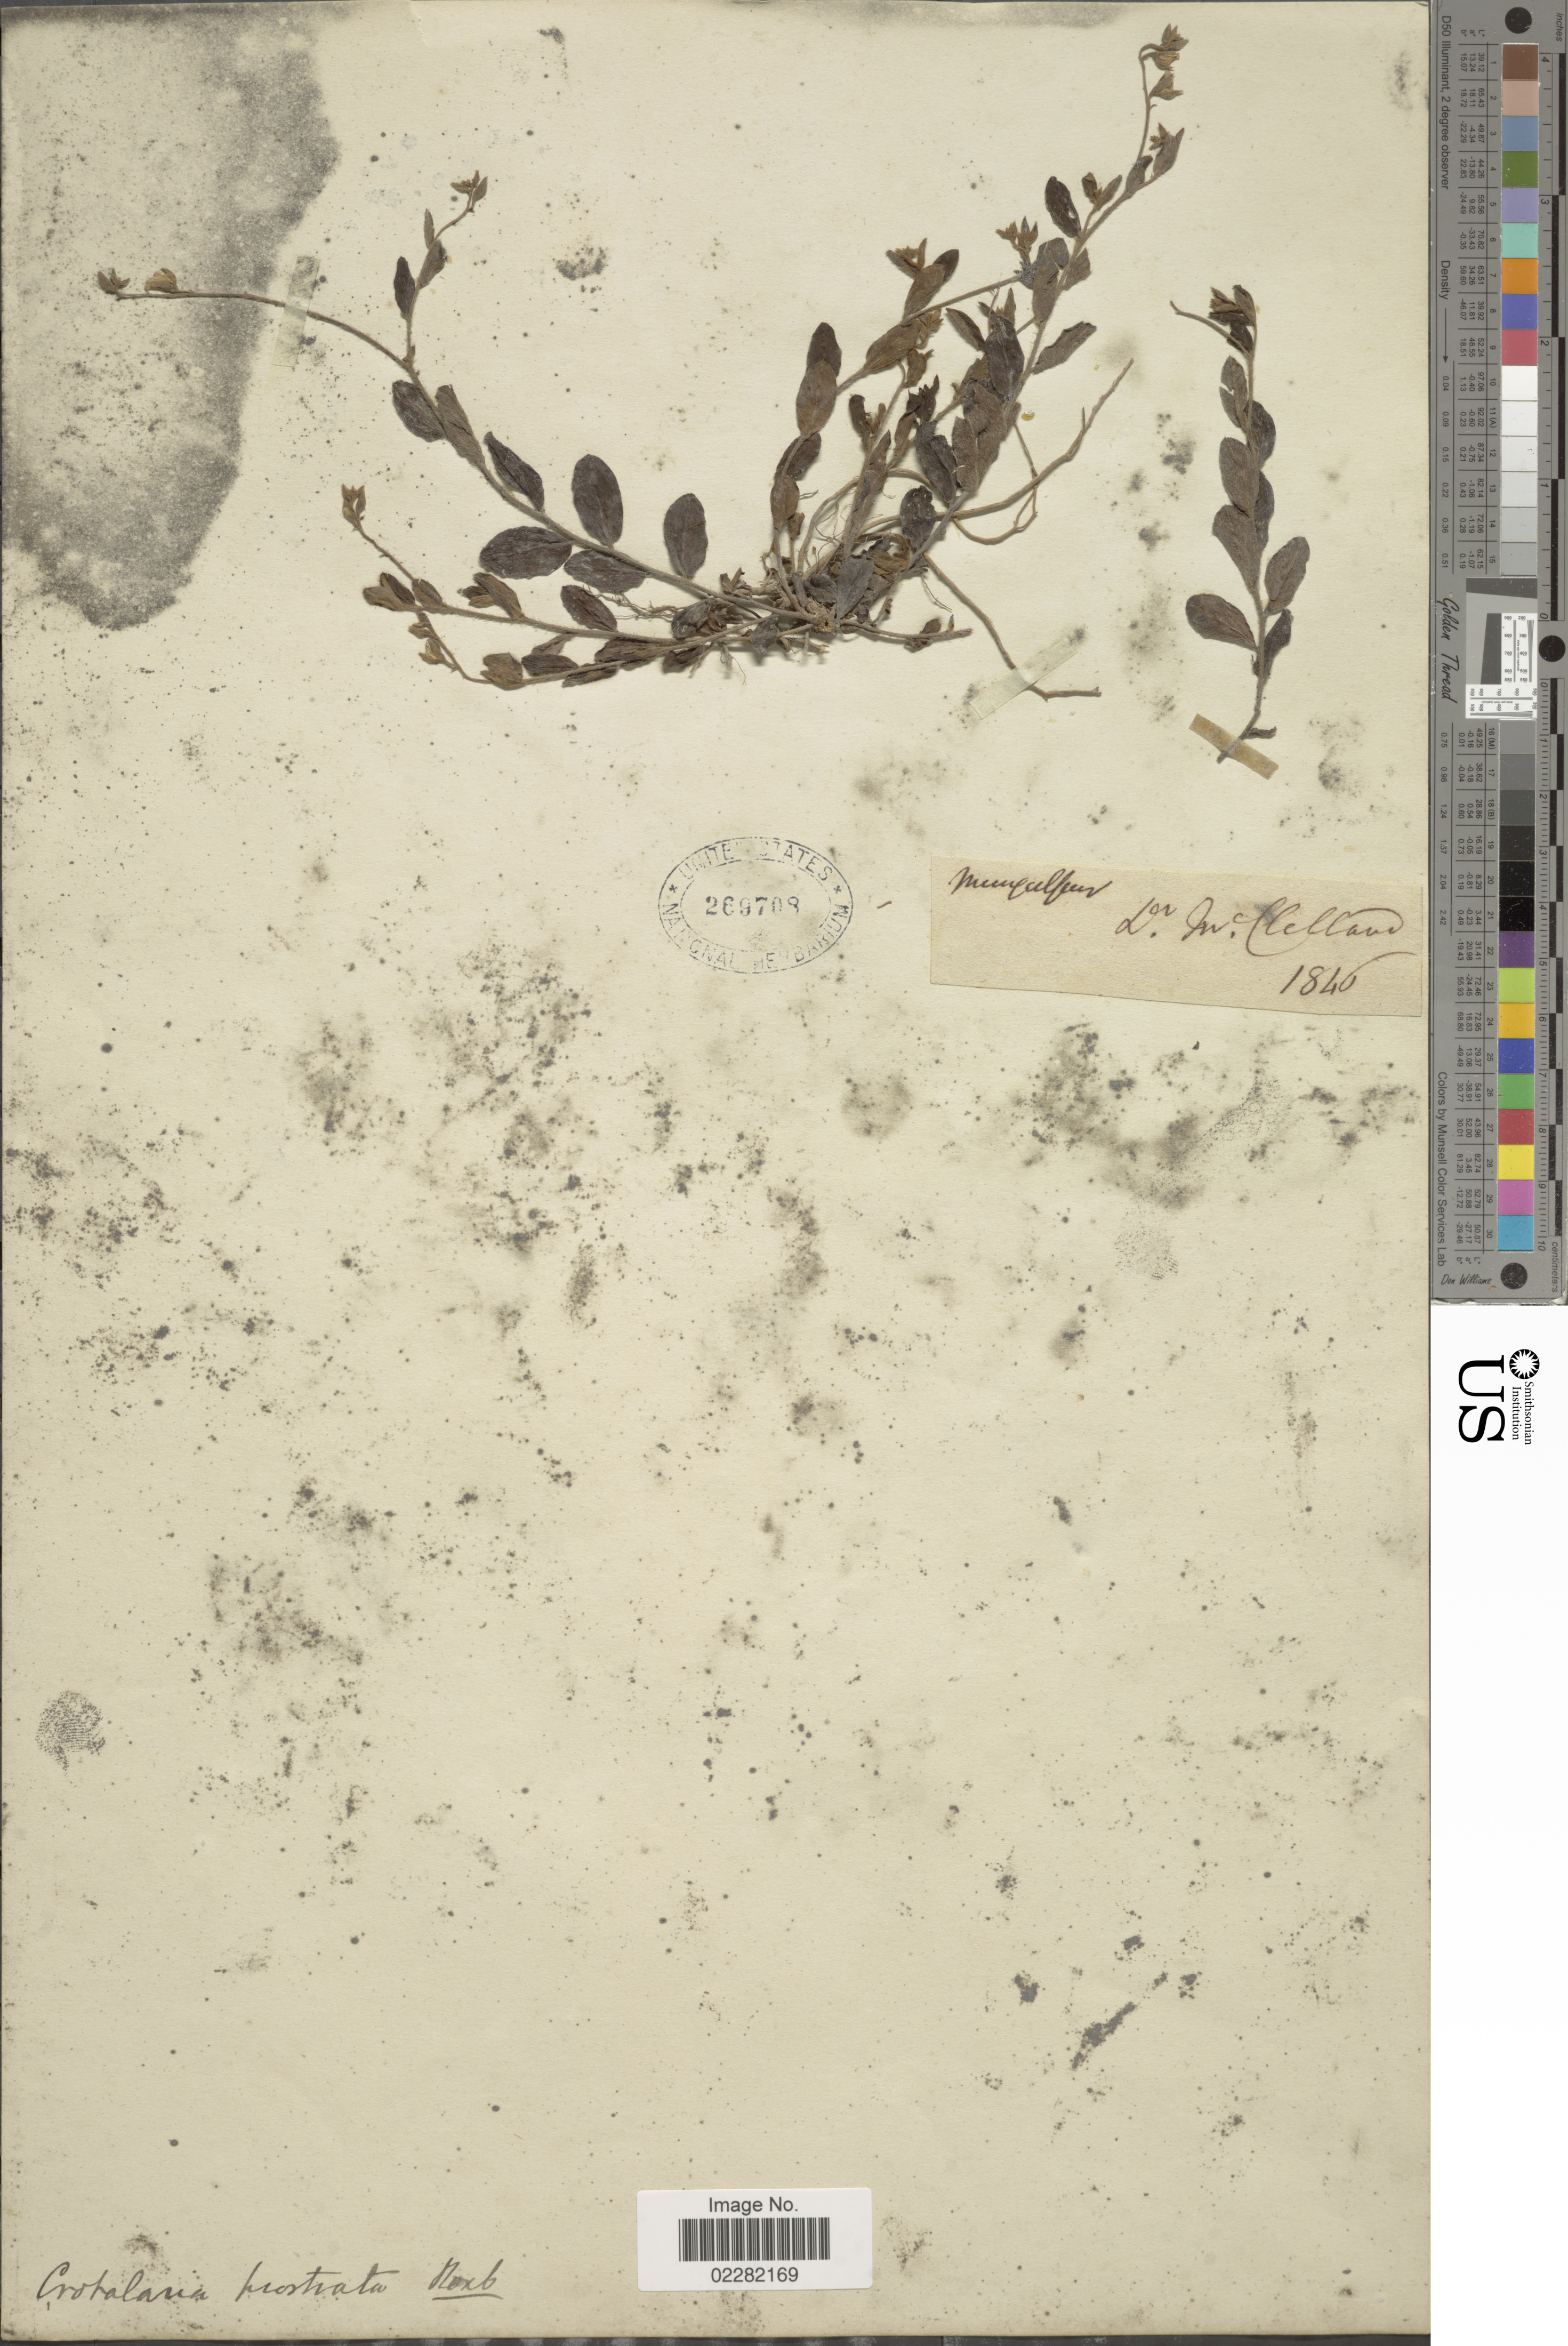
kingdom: Plantae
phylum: Tracheophyta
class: Magnoliopsida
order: Fabales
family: Fabaceae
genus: Crotalaria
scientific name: Crotalaria prostrata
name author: Willd.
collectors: McClelland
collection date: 1840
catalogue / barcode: US 269708